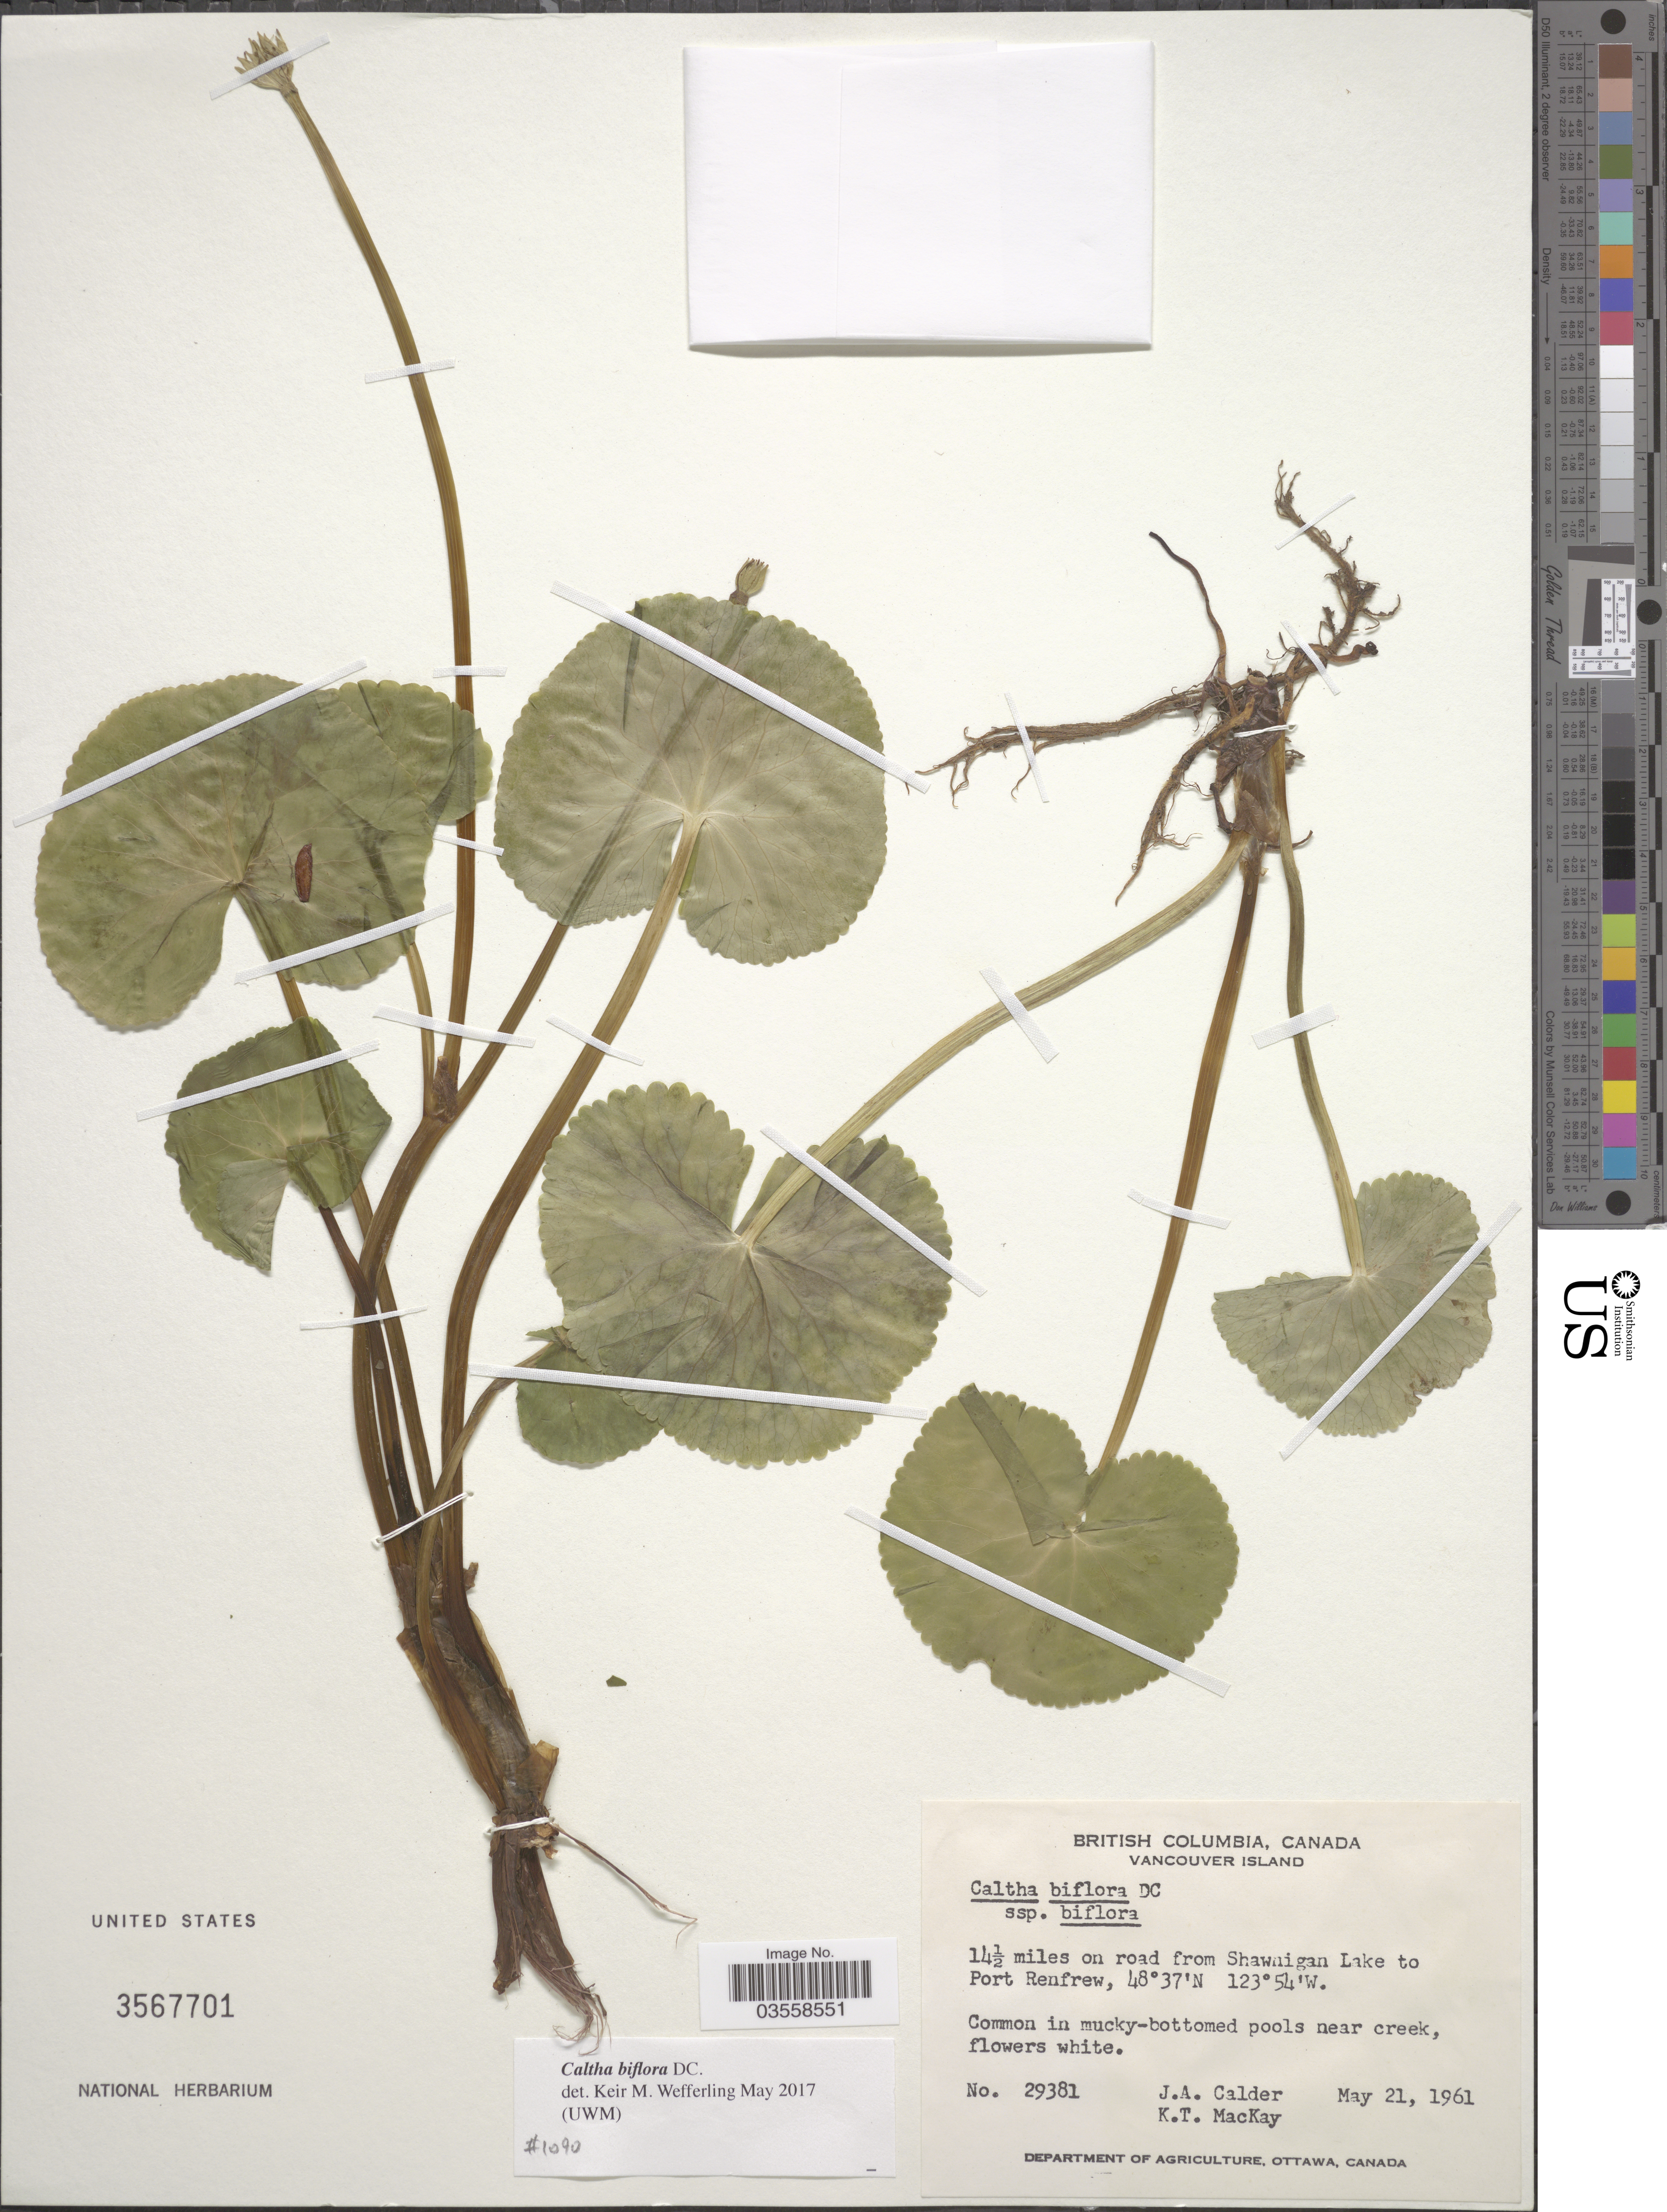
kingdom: Plantae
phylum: Tracheophyta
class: Magnoliopsida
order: Ranunculales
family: Ranunculaceae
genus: Caltha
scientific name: Caltha biflora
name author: DC.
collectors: J. A. Calder & K. T. Mackay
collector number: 29381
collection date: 1961-05-21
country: Canada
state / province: British Columbia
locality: Vancouver Island. 14½ miles on road from Shawnigan Lake to Port Renfrew.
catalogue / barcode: US 3567701